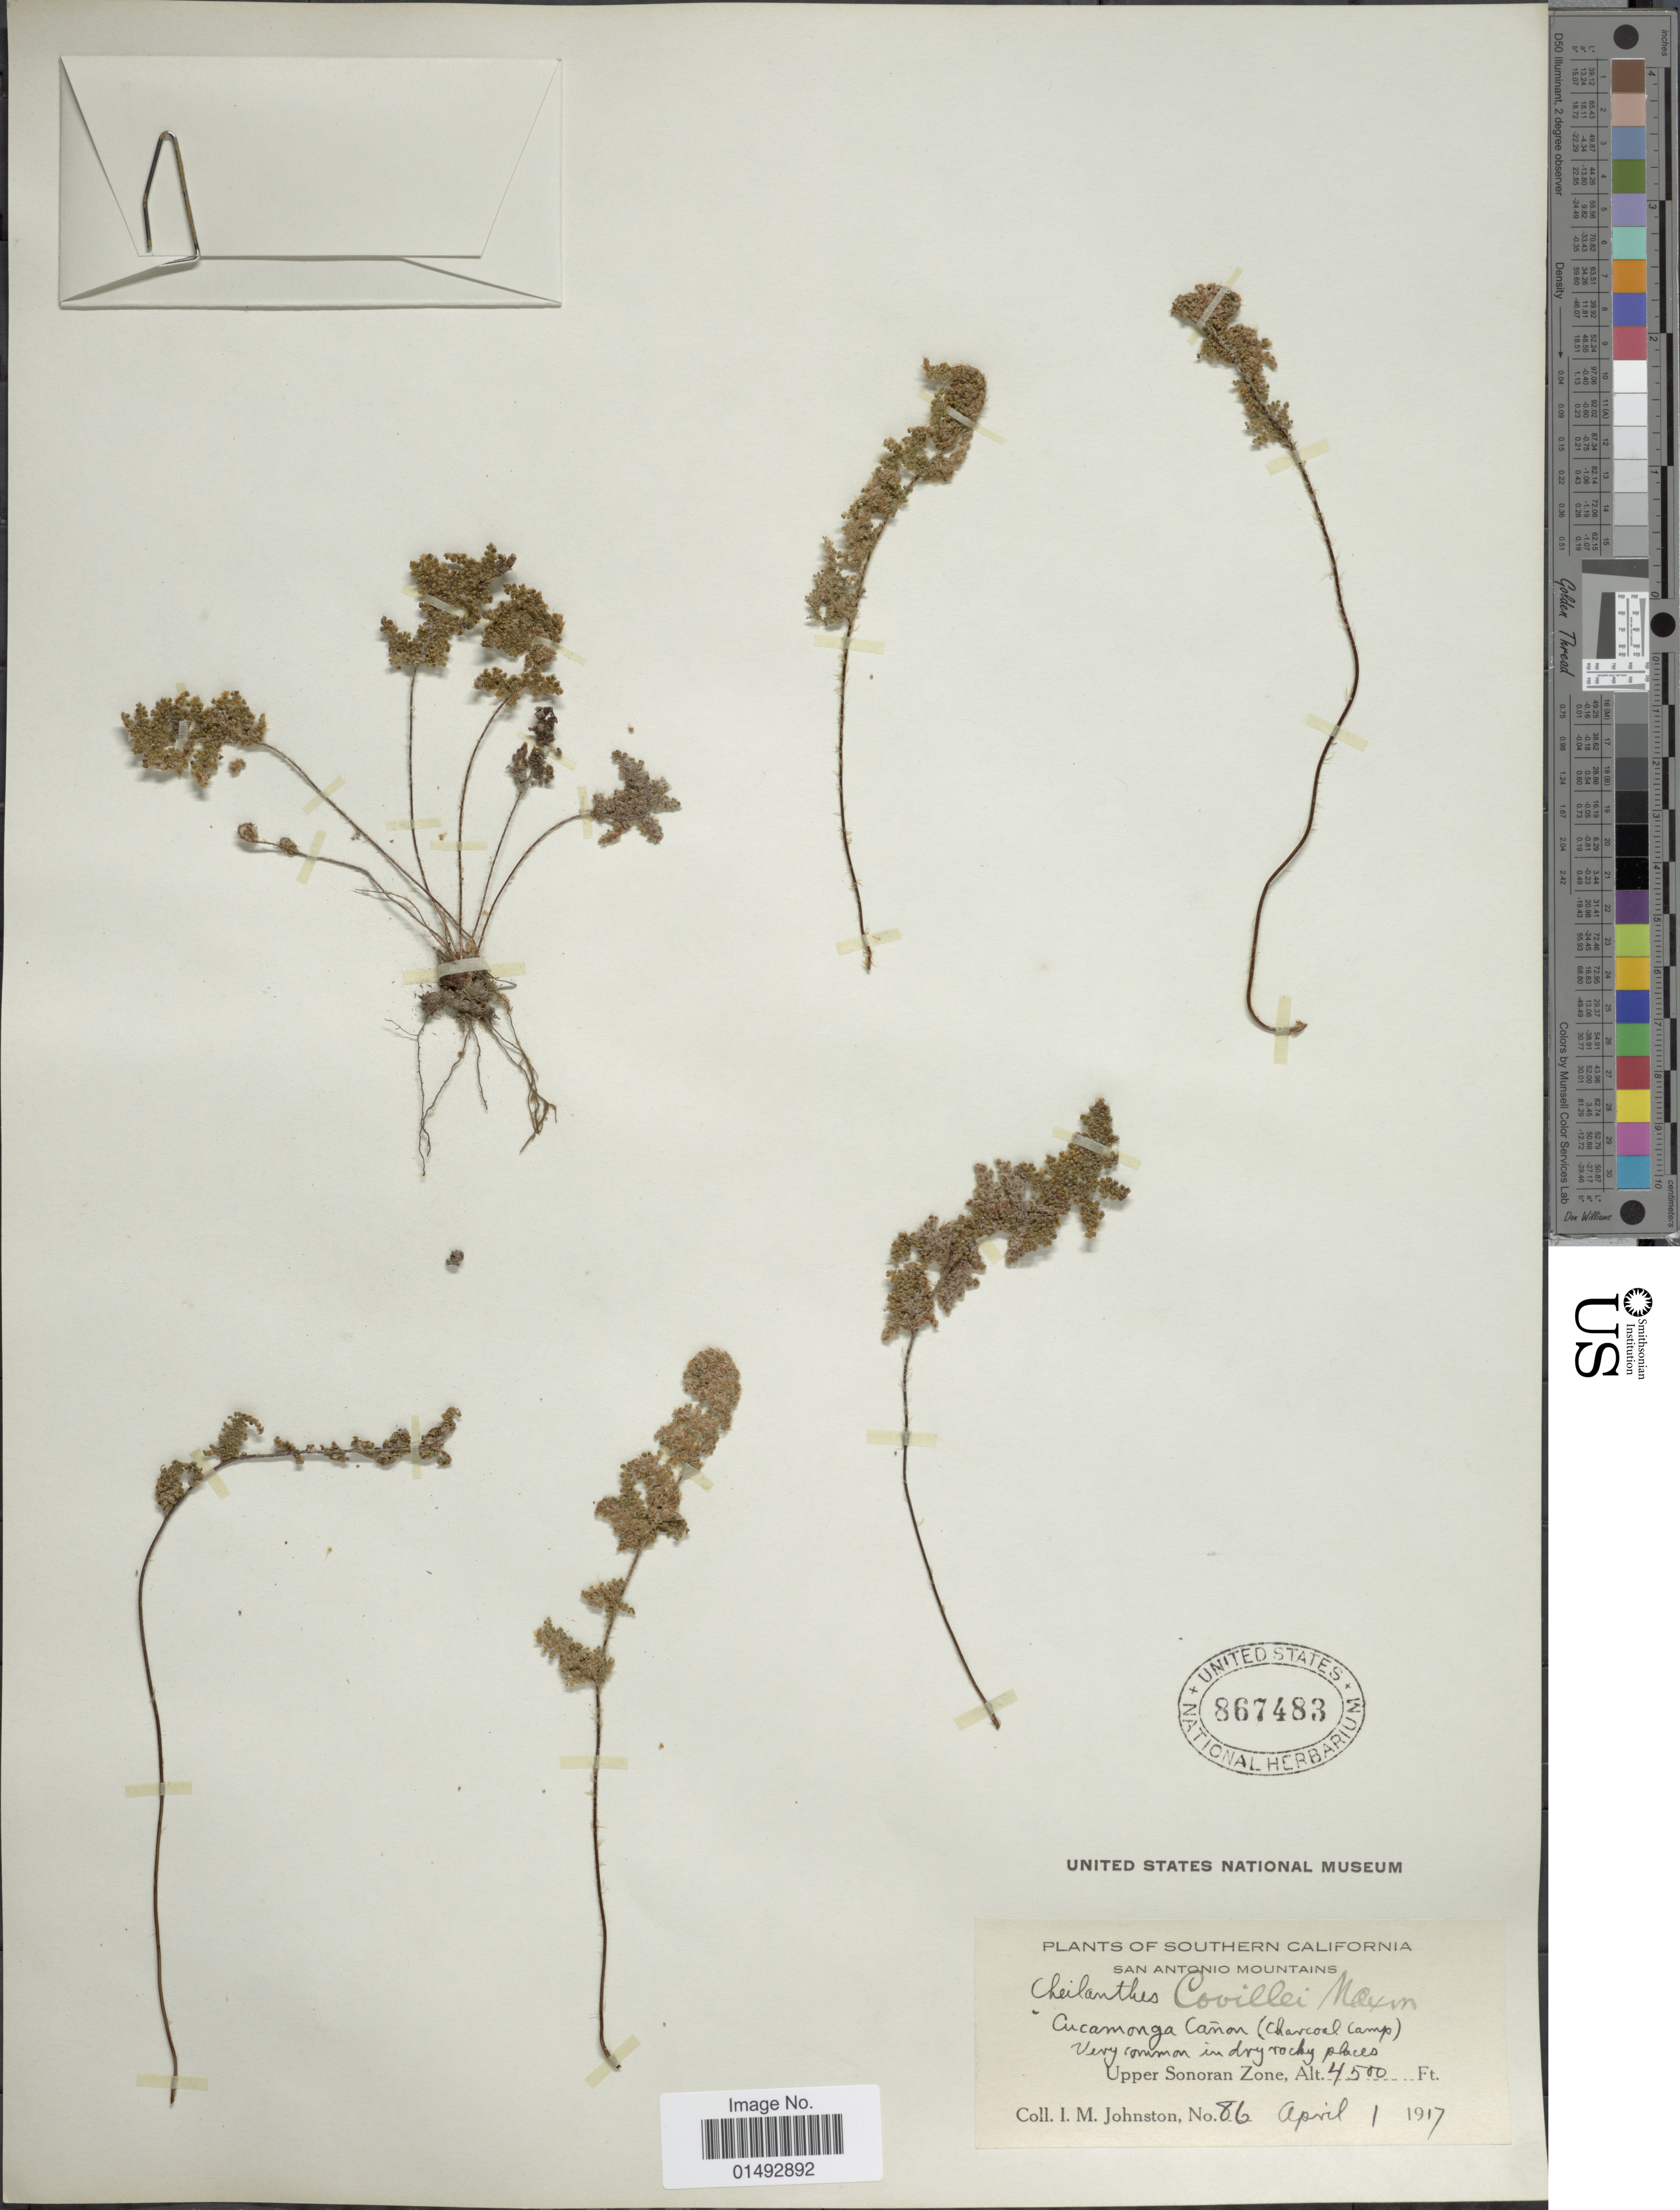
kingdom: Plantae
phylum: Tracheophyta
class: Polypodiopsida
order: Polypodiales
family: Pteridaceae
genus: Myriopteris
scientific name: Myriopteris covillei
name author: (Maxon) Á. Löve & D. Löve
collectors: I.M. Johnston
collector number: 86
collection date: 1917-04-01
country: United States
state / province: California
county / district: Los Angeles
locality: Southern California, San Antonio Mountains, Cucamonga Cañon (charcoal Camp) Very common in dry rocky places, Upper Sonoran Zone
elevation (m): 1372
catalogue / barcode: US 867483